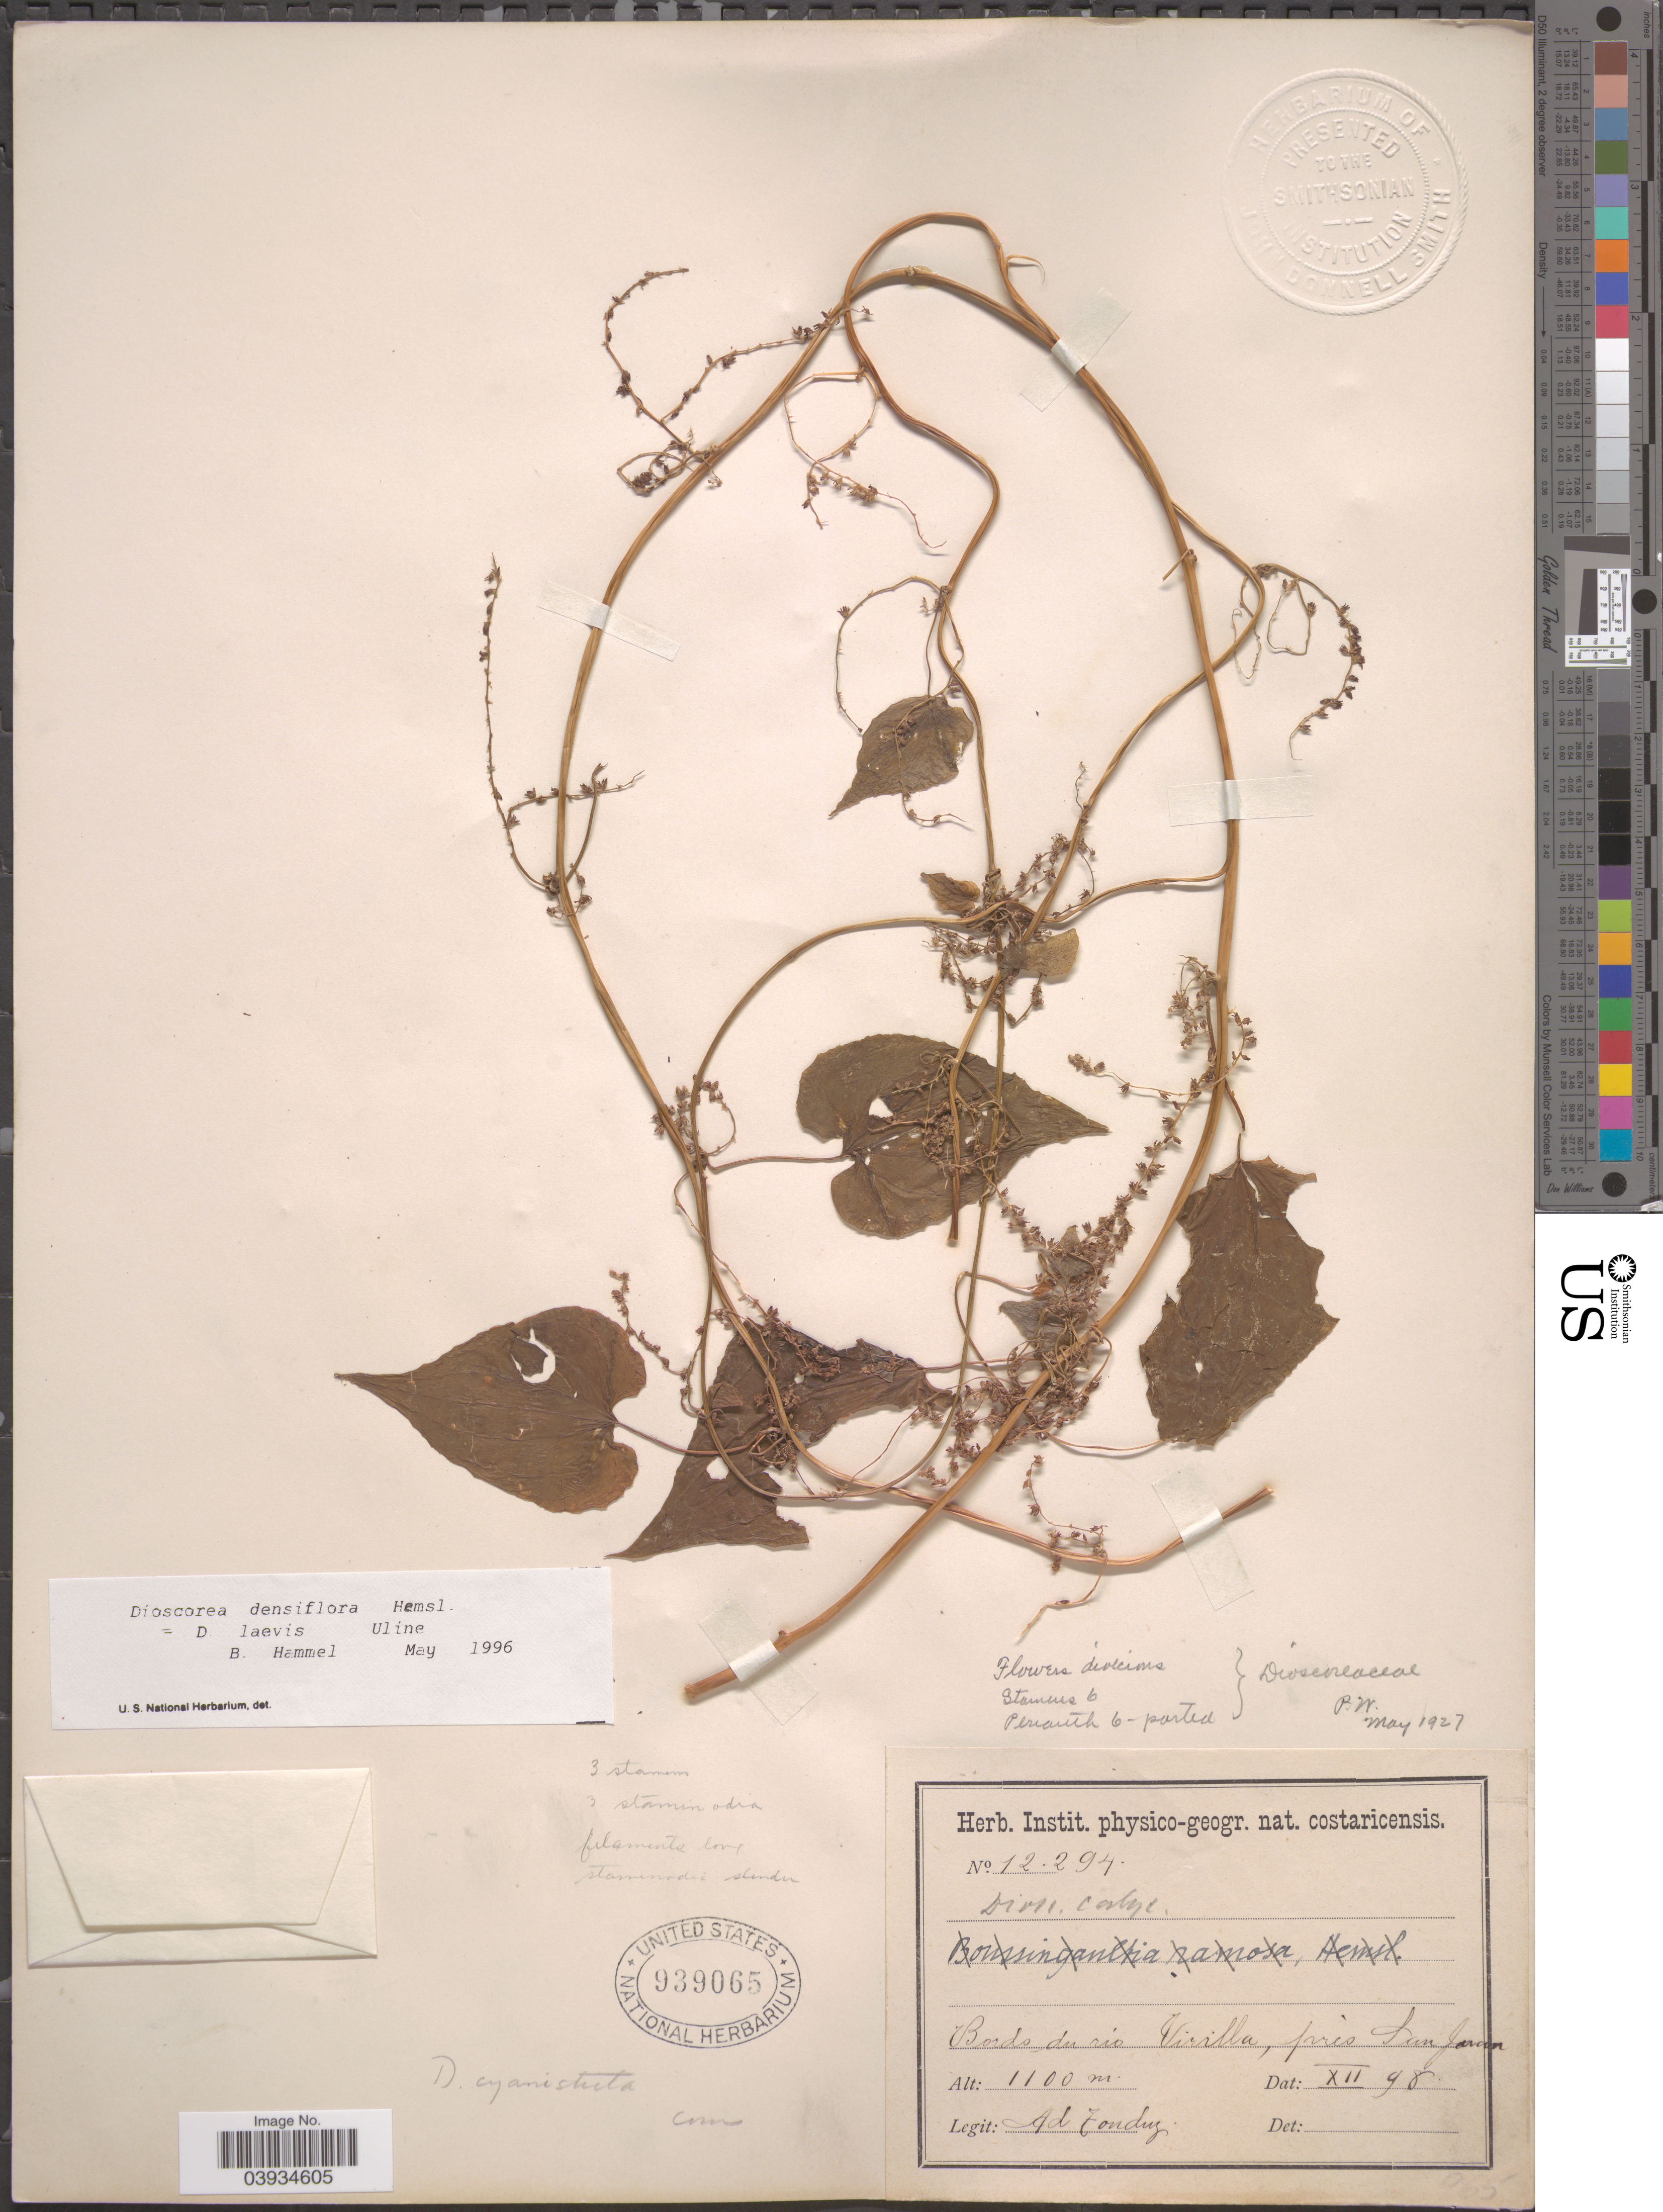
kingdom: Plantae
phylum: Tracheophyta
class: Liliopsida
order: Dioscoreales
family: Dioscoreaceae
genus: Dioscorea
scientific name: Dioscorea laevis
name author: Uline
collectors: A. Tonduz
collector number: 12294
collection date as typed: Transcribed d/m/y: /12/98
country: Costa Rica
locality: Bords du rio Virilla, prés San Juan.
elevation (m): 1100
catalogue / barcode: US 939065